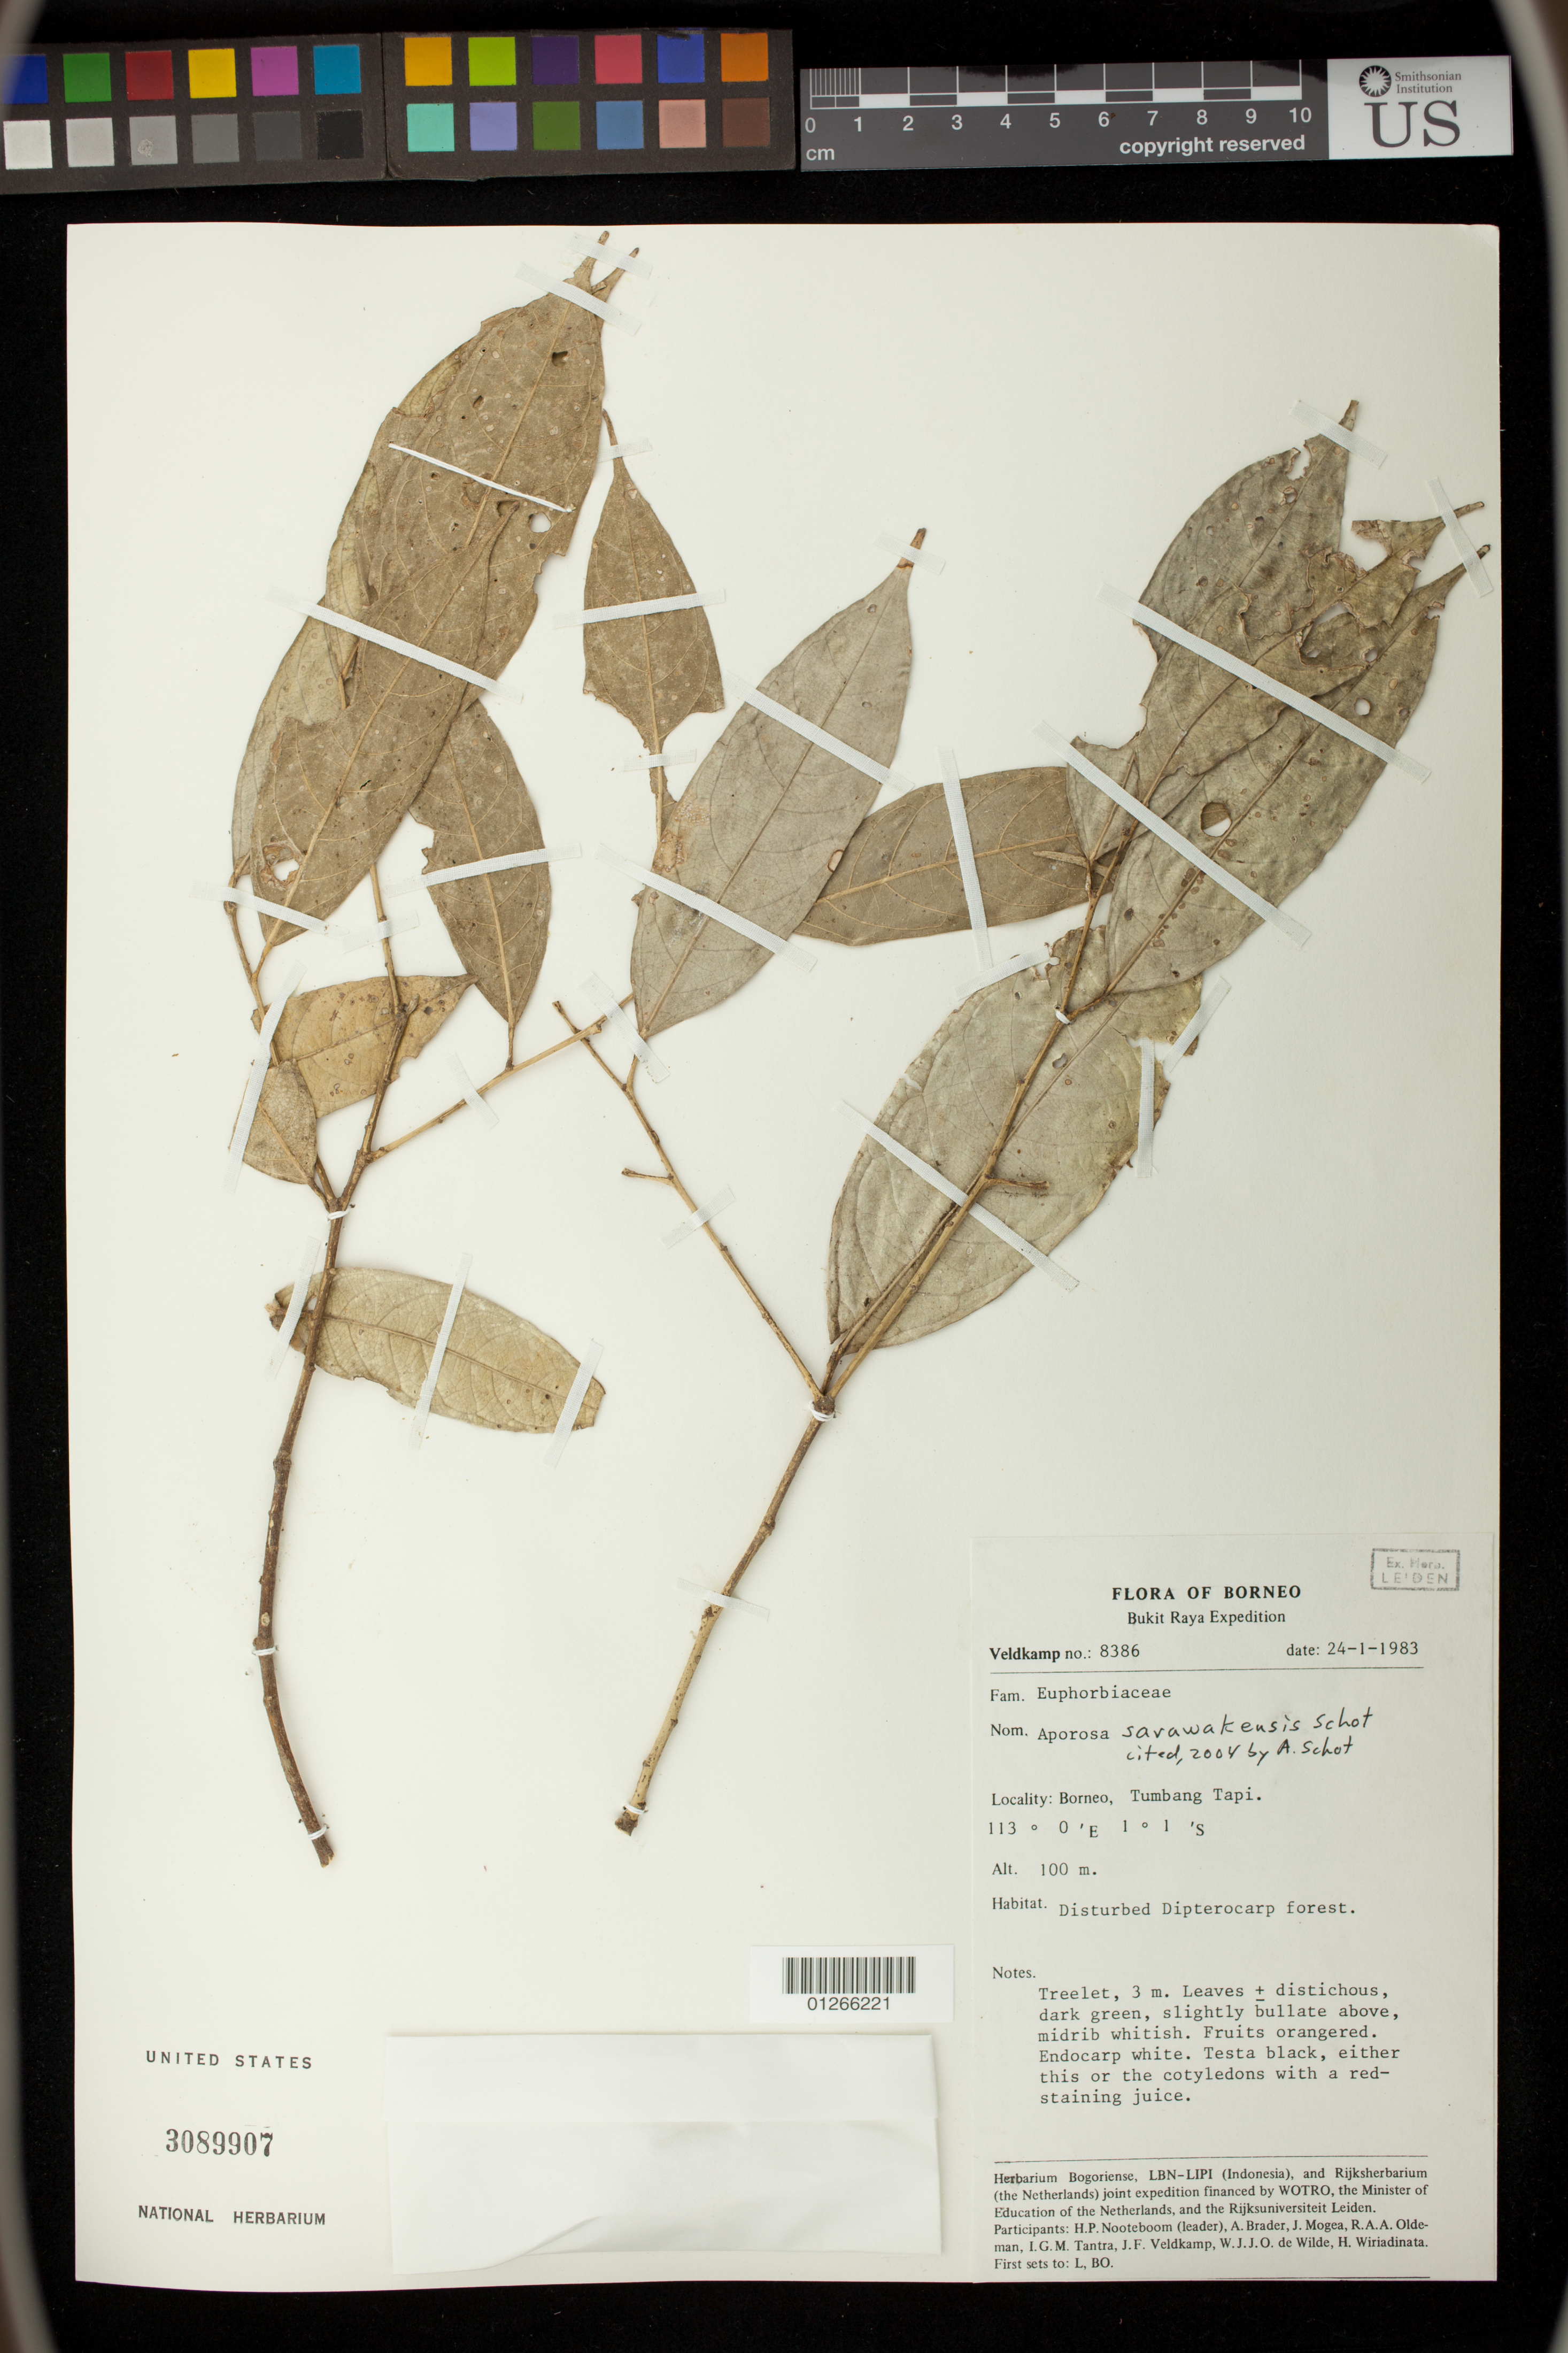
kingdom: Plantae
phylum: Tracheophyta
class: Magnoliopsida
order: Malpighiales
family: Phyllanthaceae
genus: Aporosa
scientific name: Aporosa sarawakensis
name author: Schot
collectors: J. F. Veldkamp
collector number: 8386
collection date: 1983-01-24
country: Indonesia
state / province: Kalimantan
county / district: Kalimantan Tengah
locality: Borneo. Bukit Raya. Tumbang Tapi.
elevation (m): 100